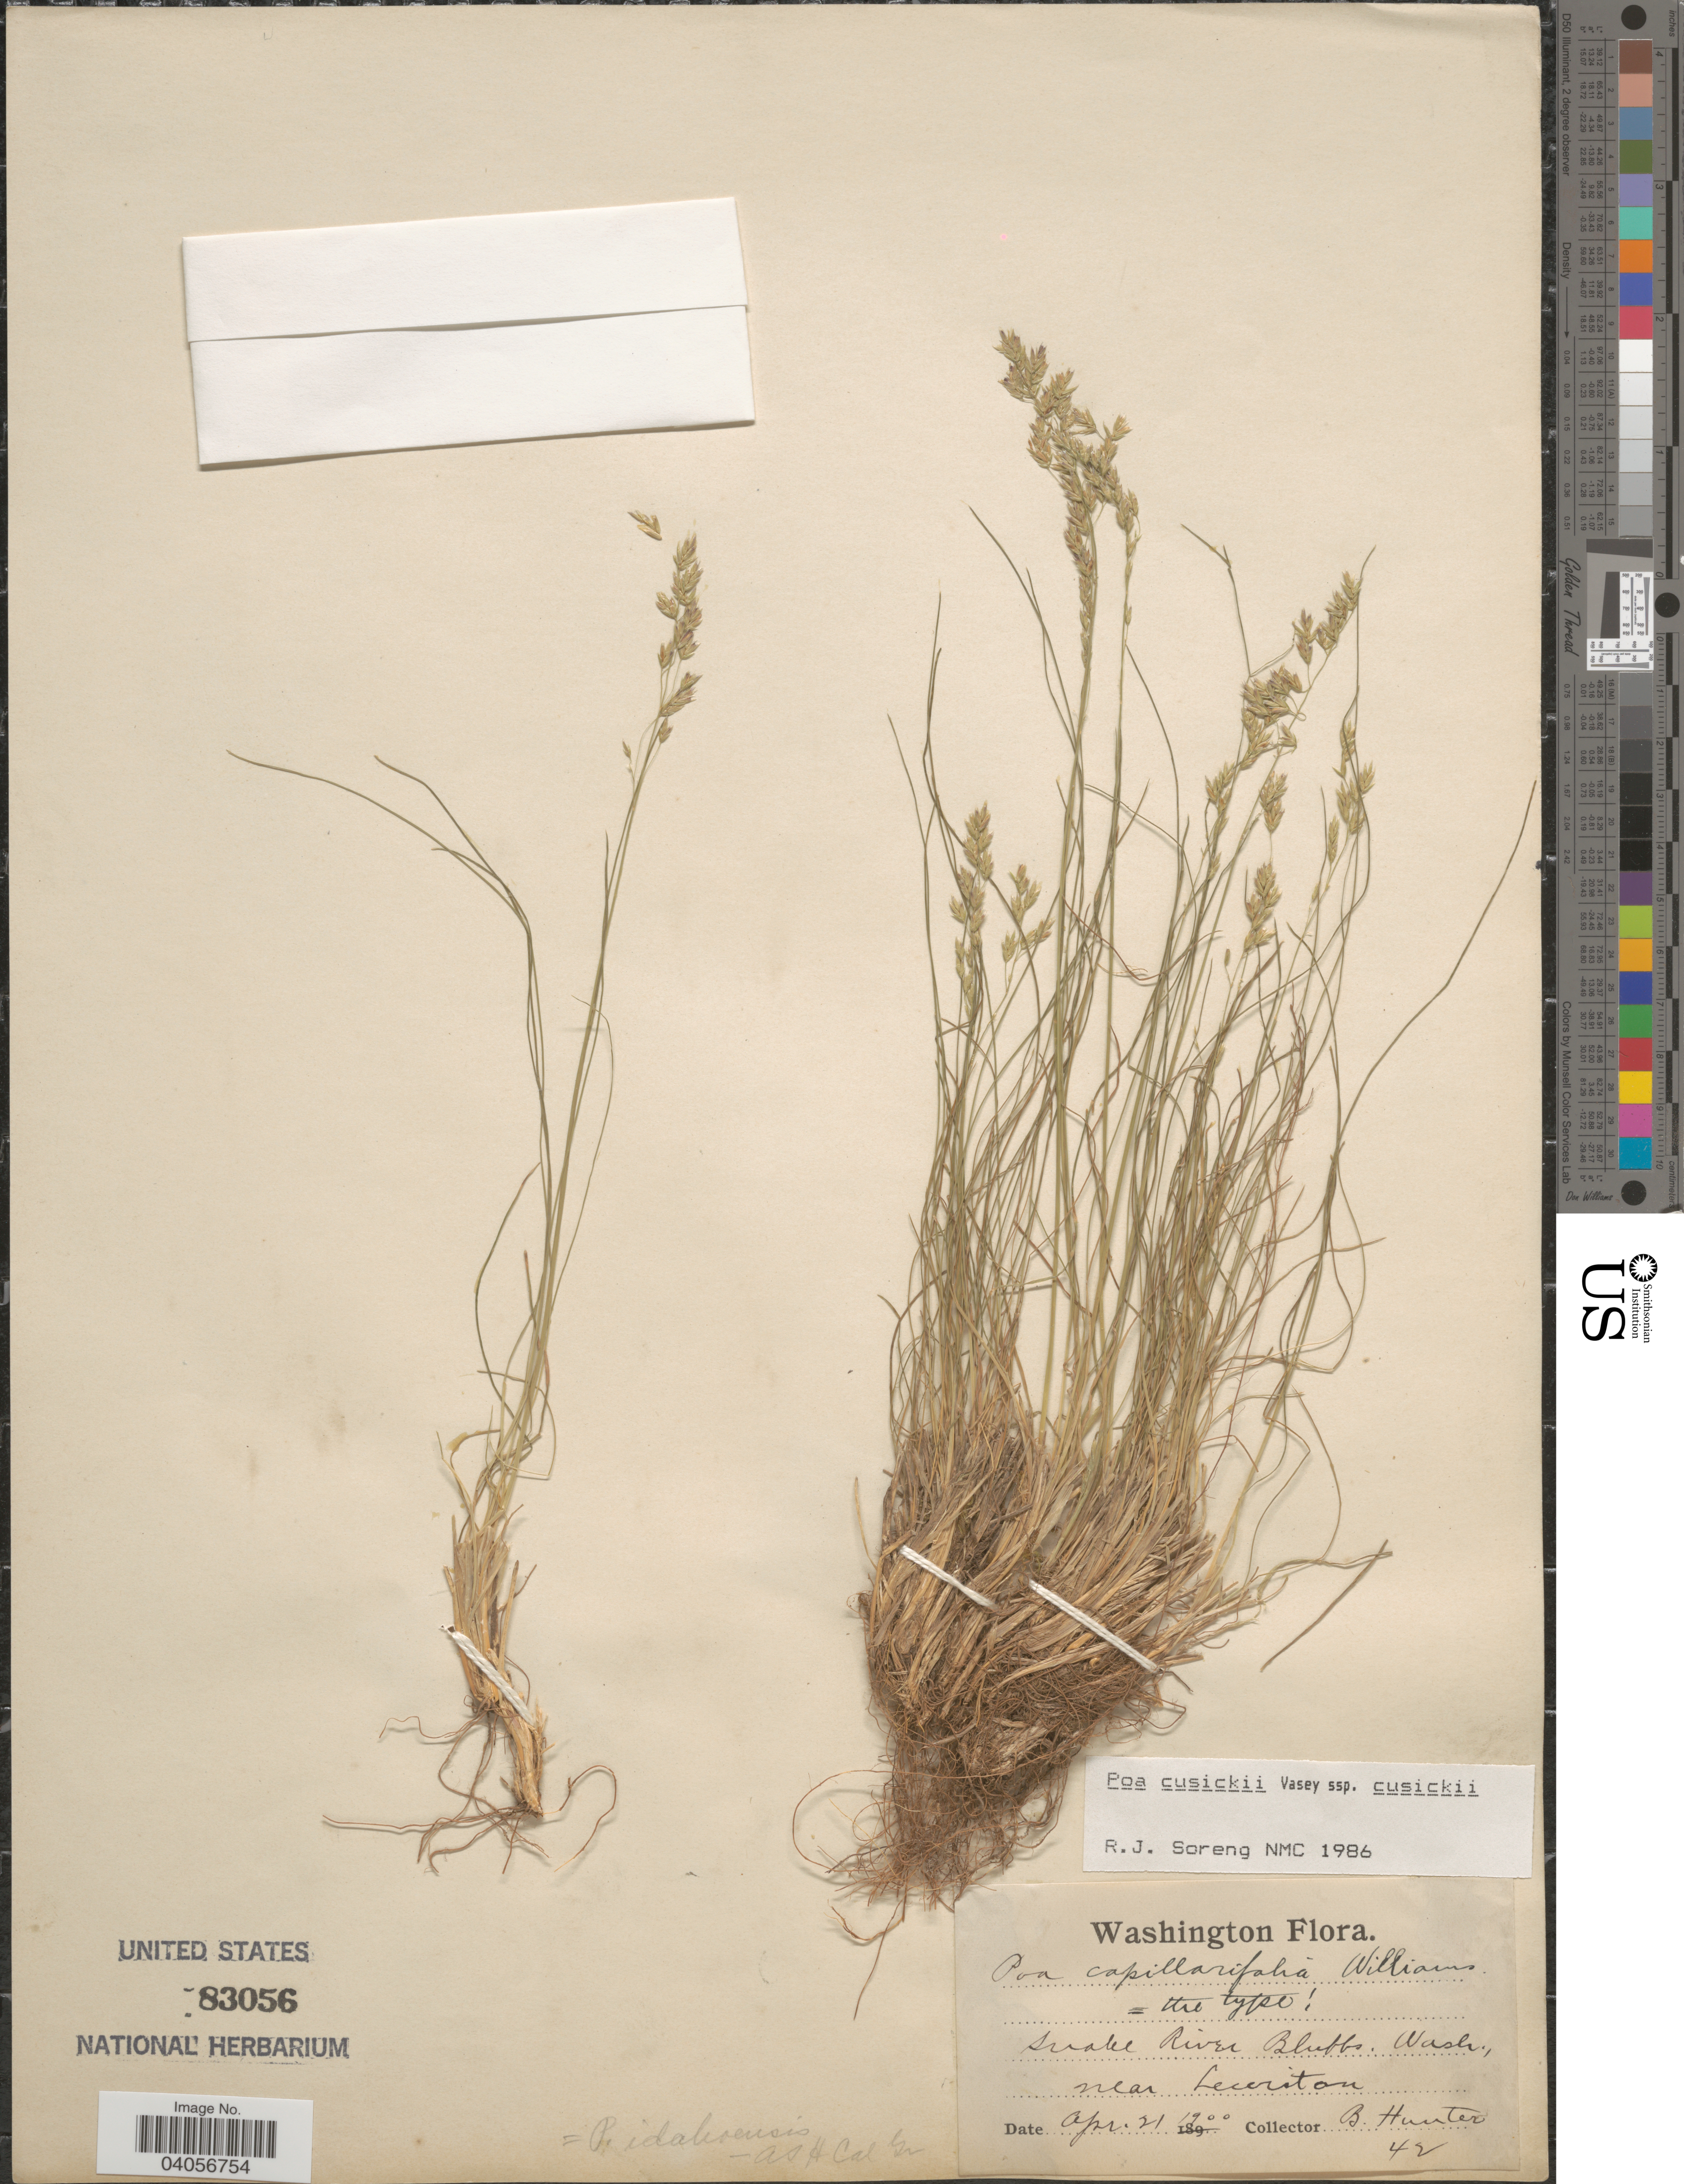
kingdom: Plantae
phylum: Tracheophyta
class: Liliopsida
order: Poales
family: Poaceae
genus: Poa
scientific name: Poa cusickii subsp. cusickii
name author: Vasey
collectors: B. Hunter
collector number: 42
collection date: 1900-04-21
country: United States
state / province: Washington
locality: Snake River Bluffs near Lewiston.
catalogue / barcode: US 83056